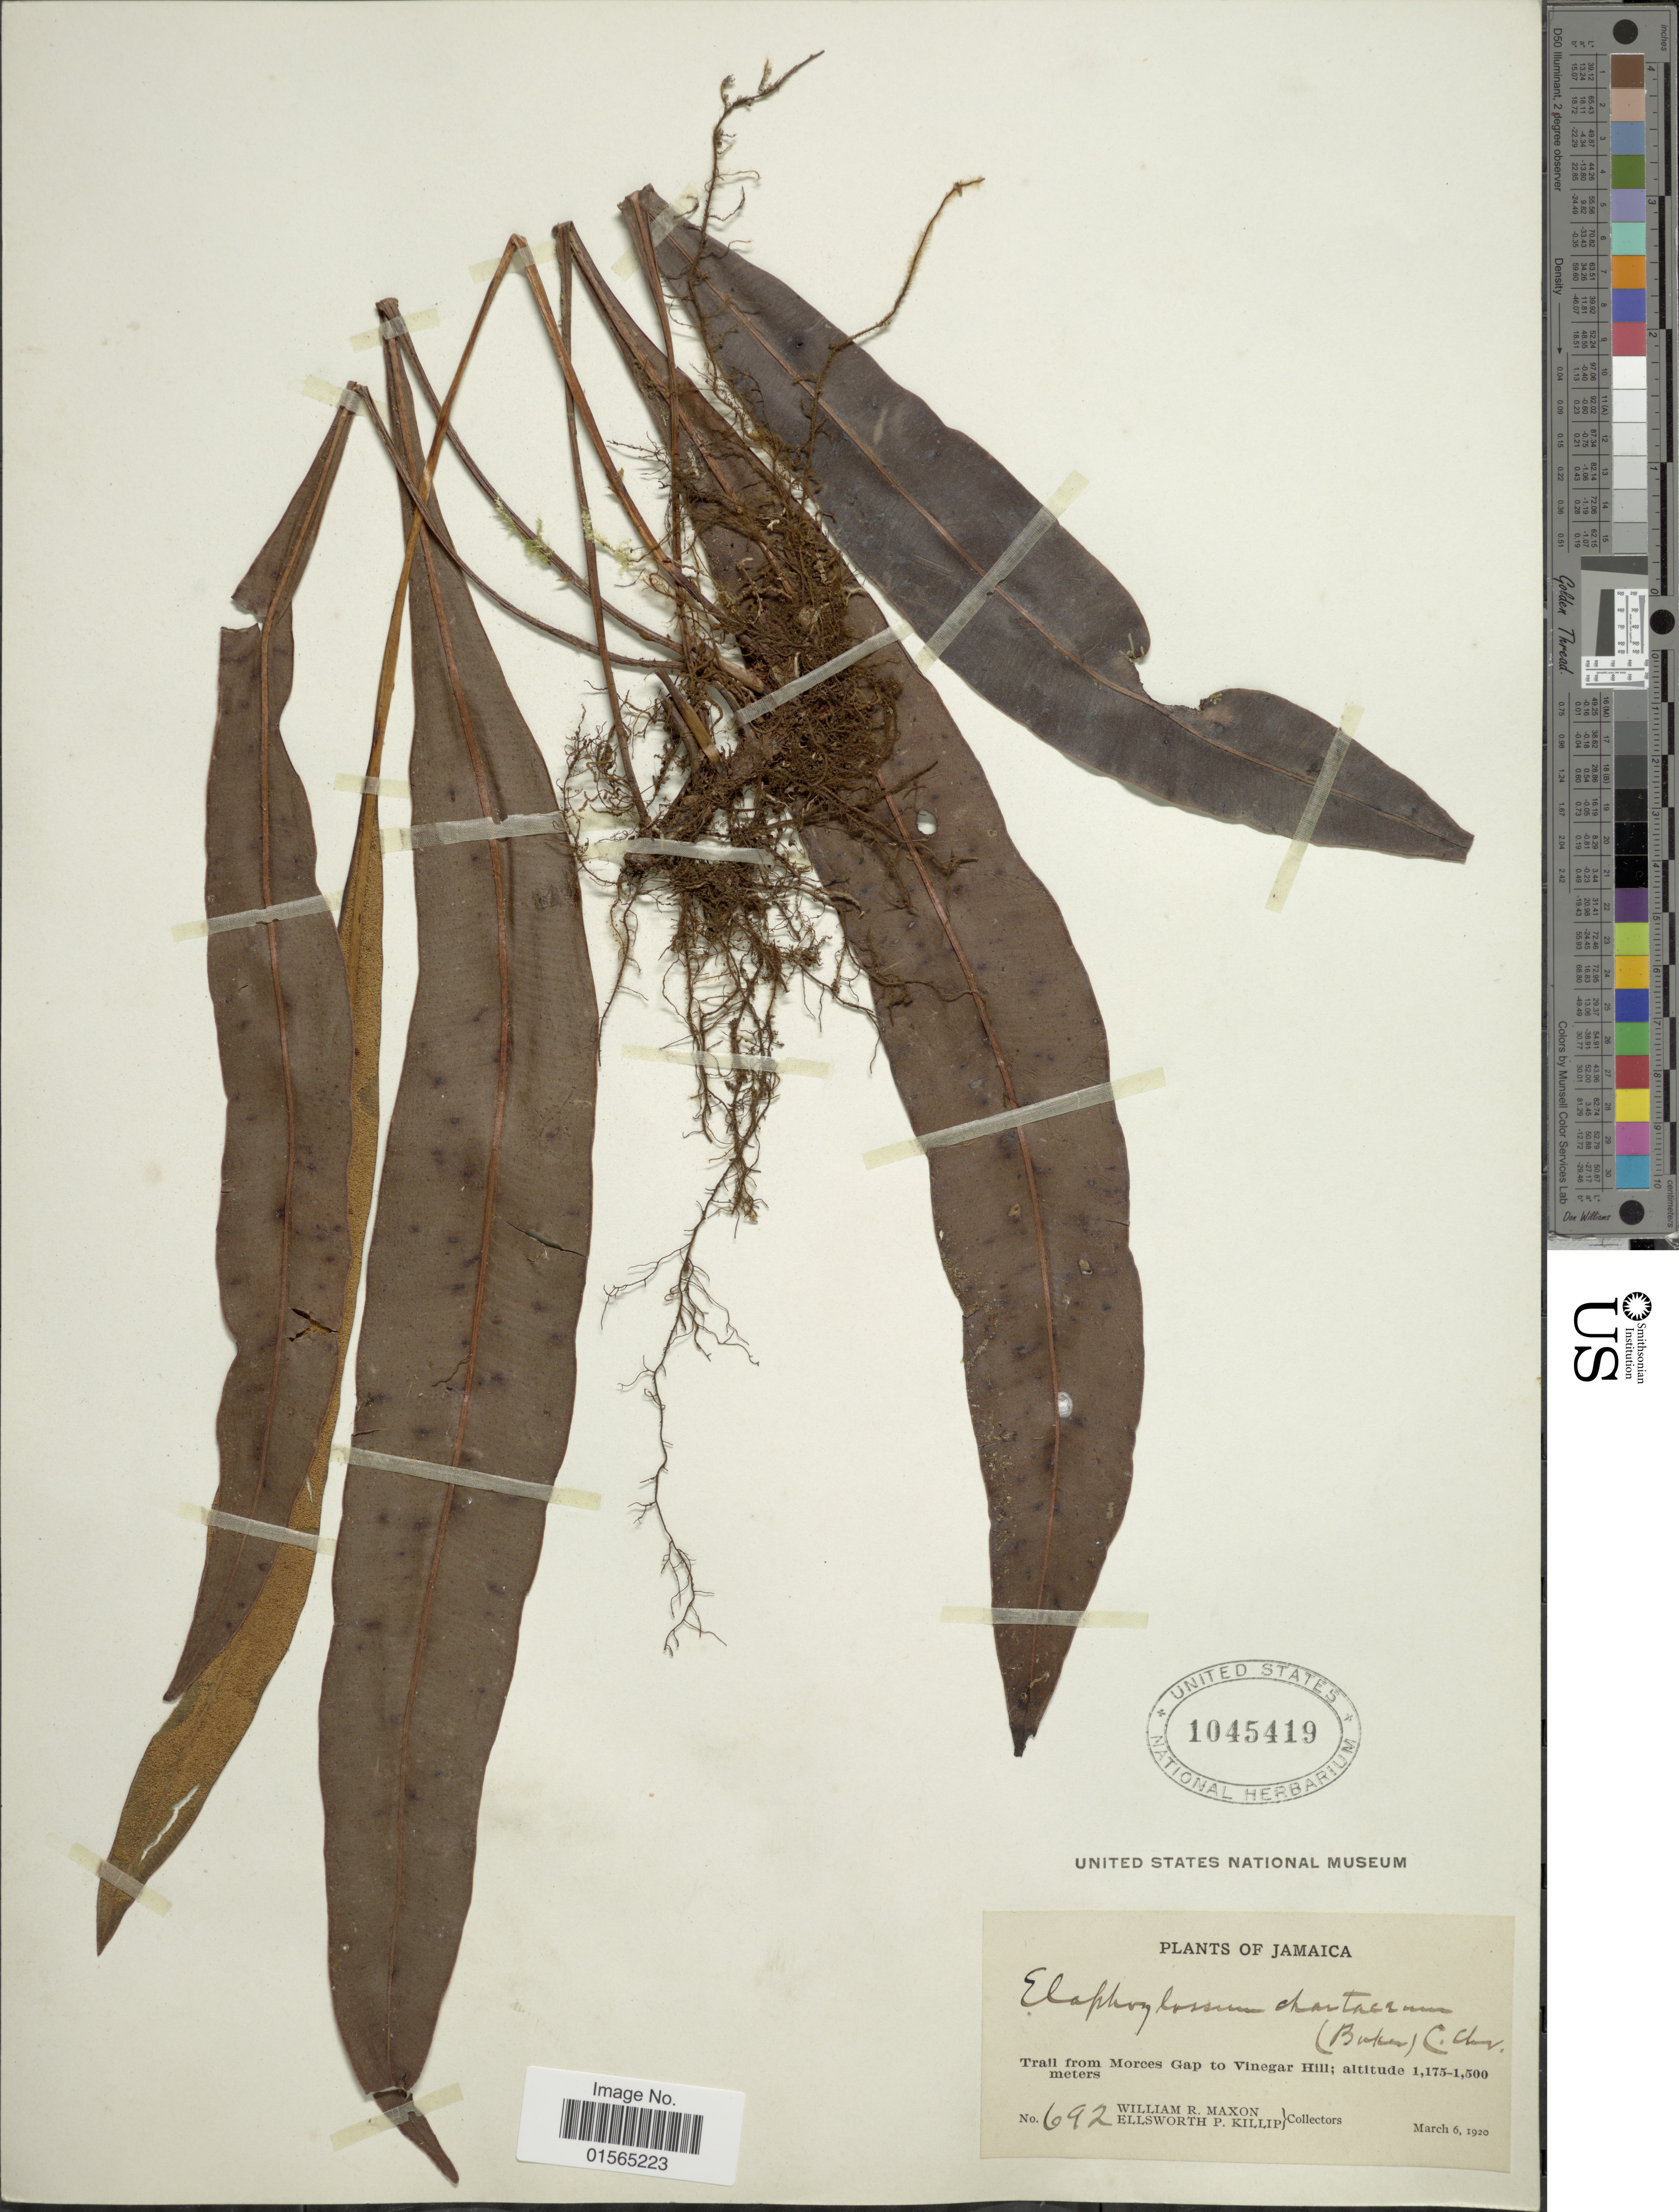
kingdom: Plantae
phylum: Tracheophyta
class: Polypodiopsida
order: Polypodiales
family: Dryopteridaceae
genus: Elaphoglossum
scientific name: Elaphoglossum chartaceum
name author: (Baker ex Jenman) C. Chr.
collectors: W. R. Maxon & E. P. Killip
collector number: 692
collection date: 1920-03-06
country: Jamaica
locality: Trail from Morces Gap to Vinegar Hill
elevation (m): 1175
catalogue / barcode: US 1045419